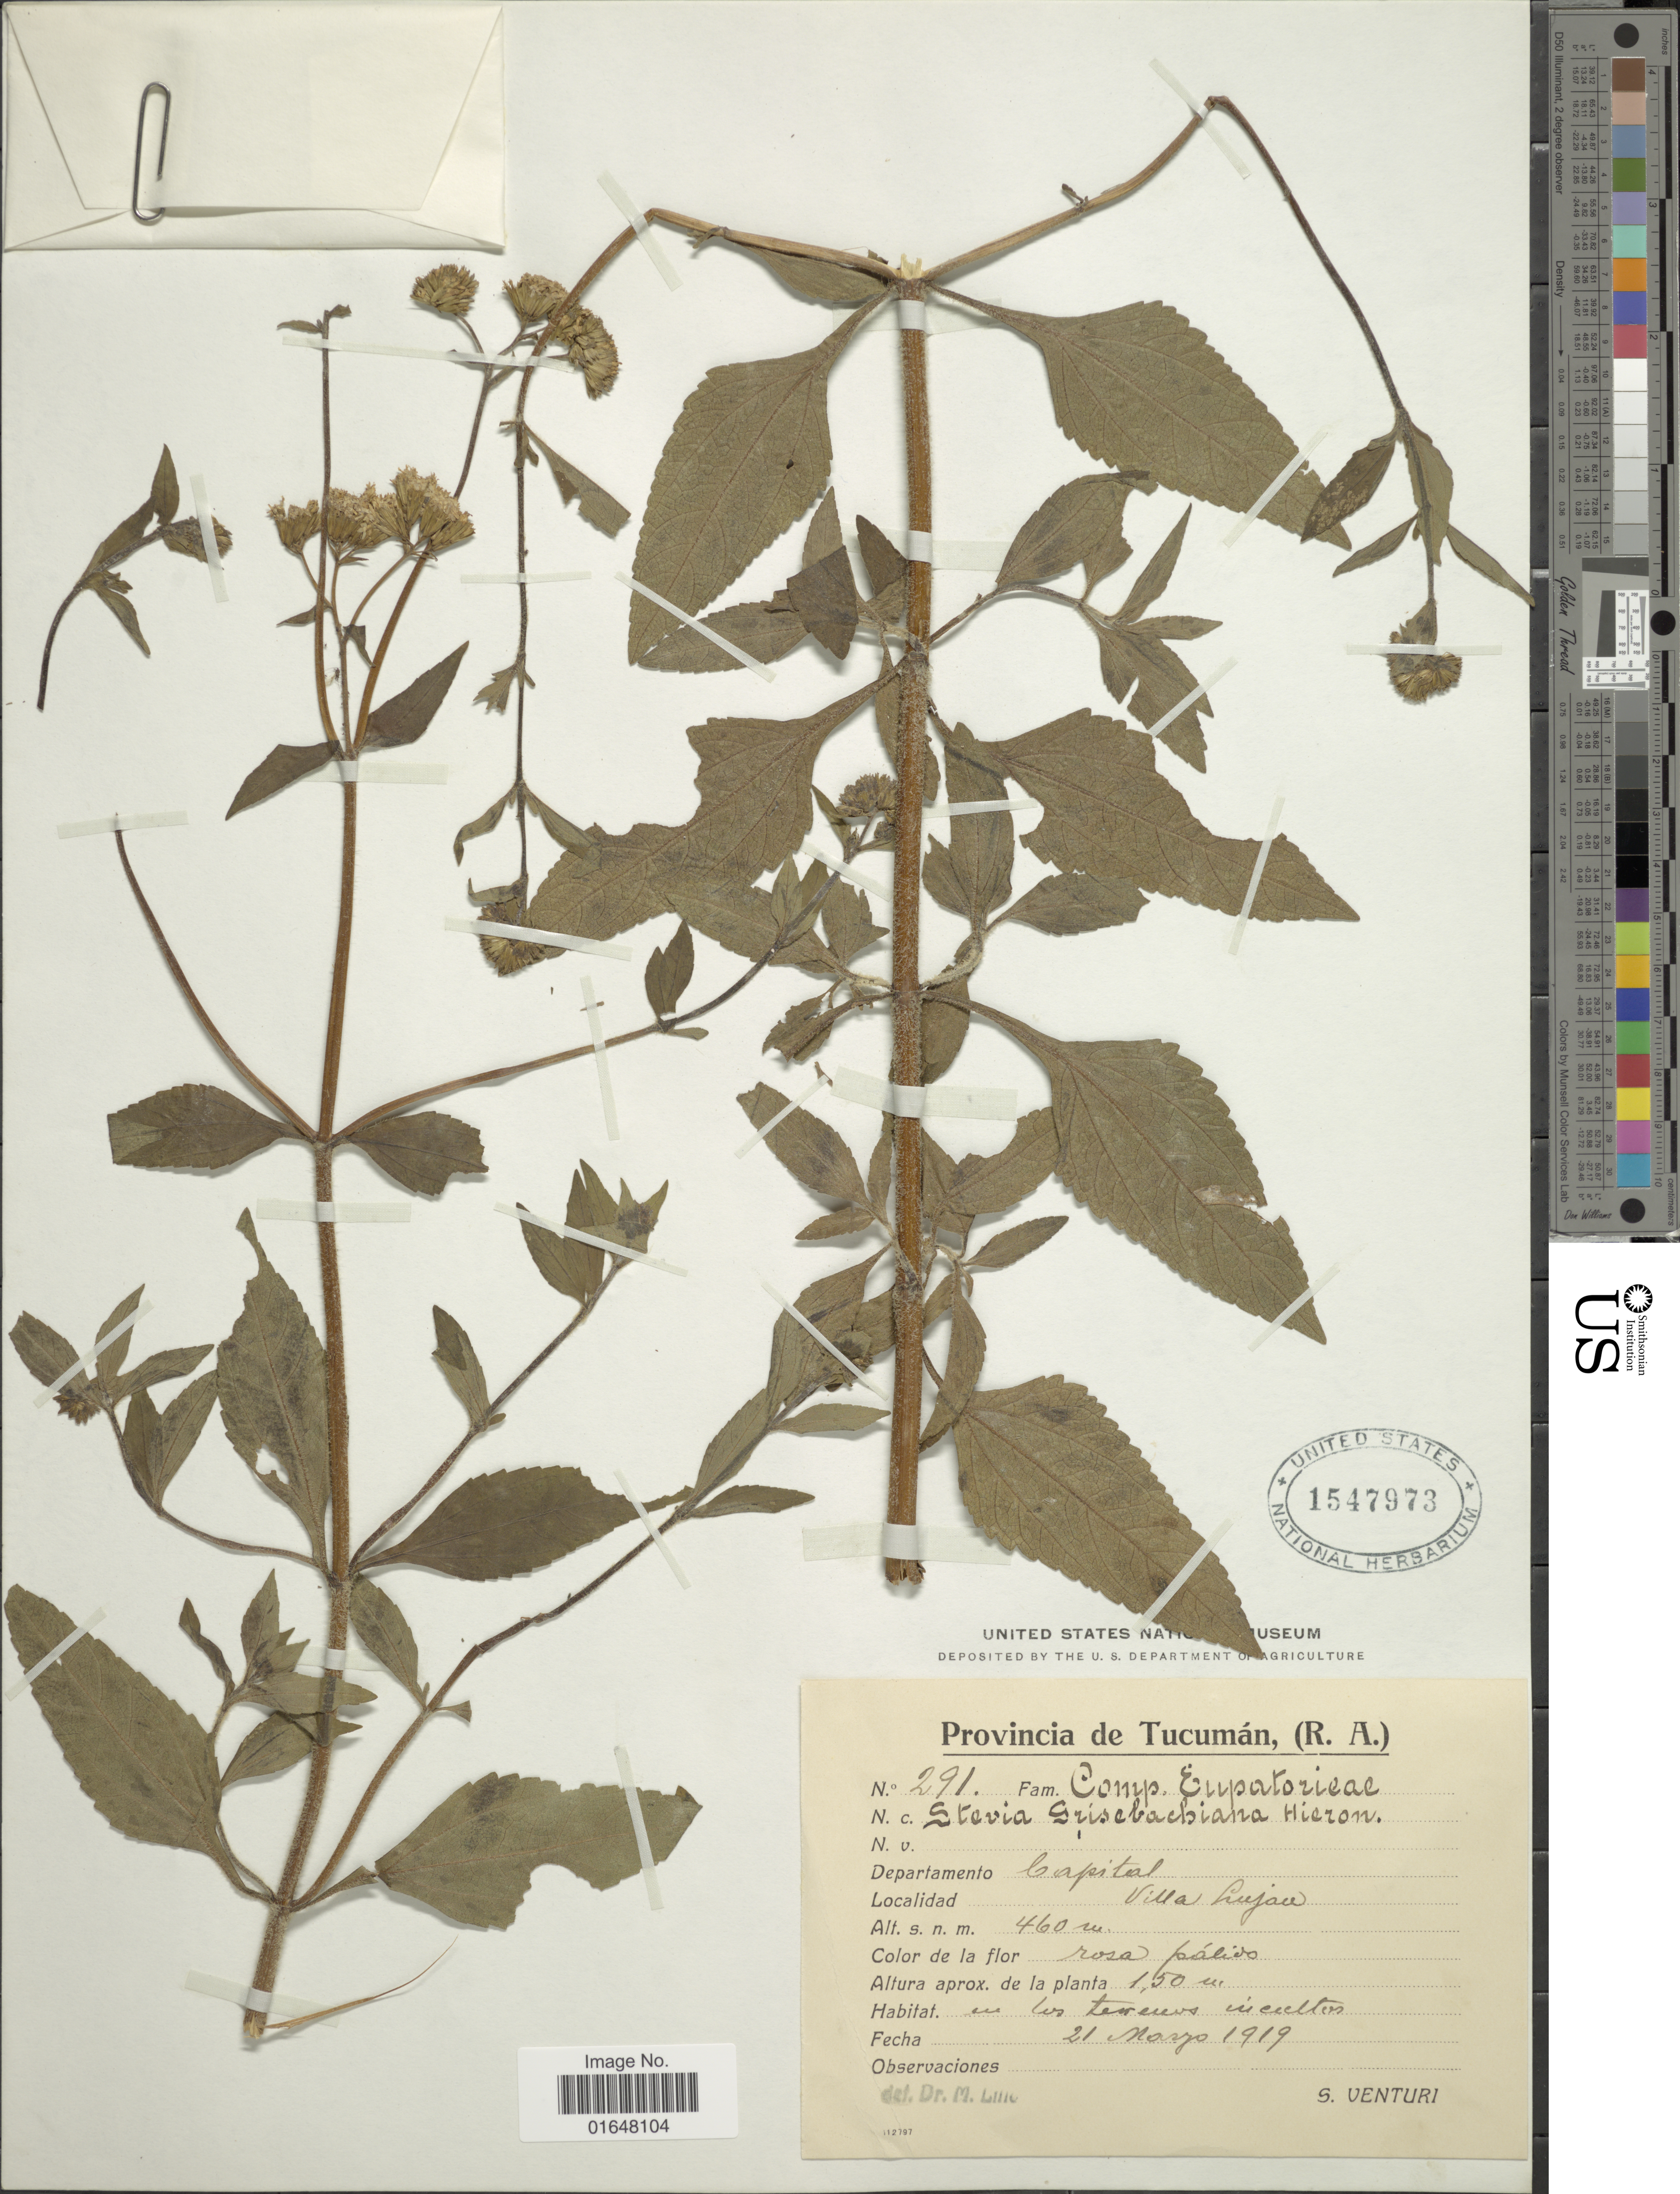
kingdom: Plantae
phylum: Tracheophyta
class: Magnoliopsida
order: Asterales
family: Asteraceae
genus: Stevia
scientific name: Stevia grisebachiana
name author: Hieron.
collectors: S. Venturi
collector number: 291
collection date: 1919-03-21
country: Argentina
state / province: Tucuman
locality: Departamento Capital, Villa Luján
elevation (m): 460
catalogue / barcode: US 1547973